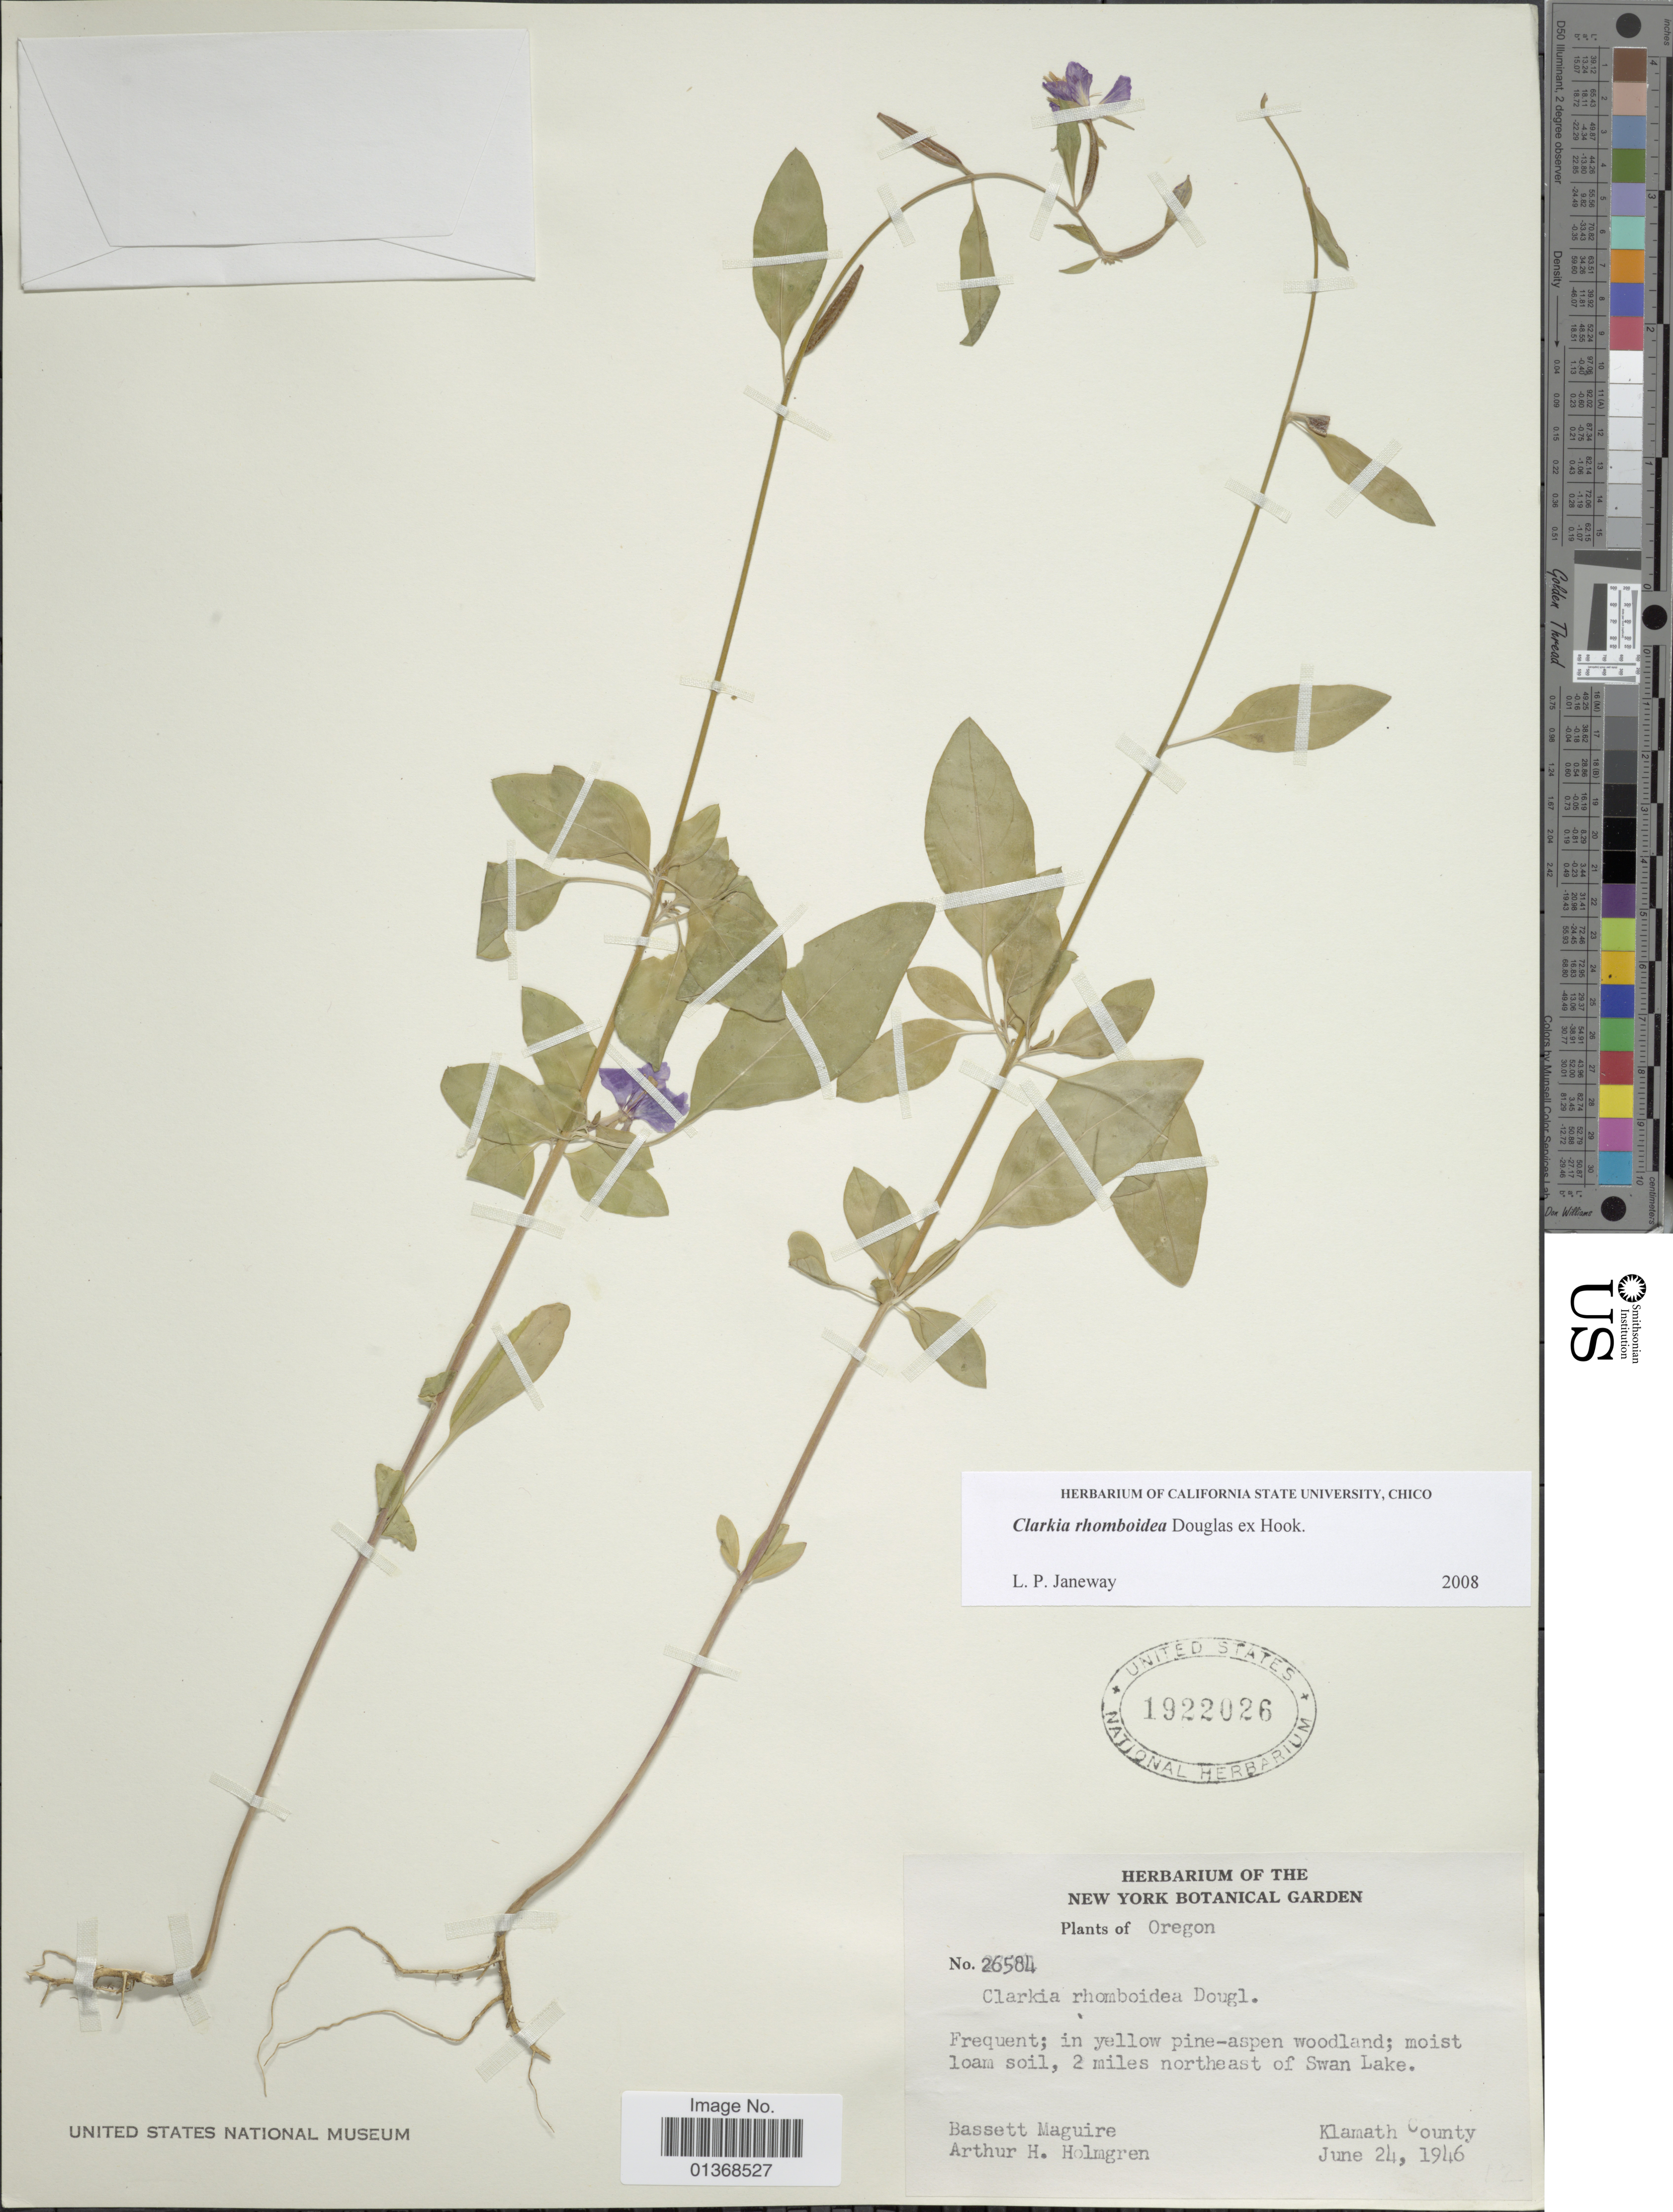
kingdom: Plantae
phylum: Tracheophyta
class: Magnoliopsida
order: Myrtales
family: Onagraceae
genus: Clarkia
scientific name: Clarkia rhomboidea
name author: Douglas ex Hook.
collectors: B. Maguire & A. H. Holmgren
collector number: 26584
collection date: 1946-06-24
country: United States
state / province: Oregon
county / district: Klamath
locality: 2 miles northeast of Swan Lake, Klamath County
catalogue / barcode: US 1922026